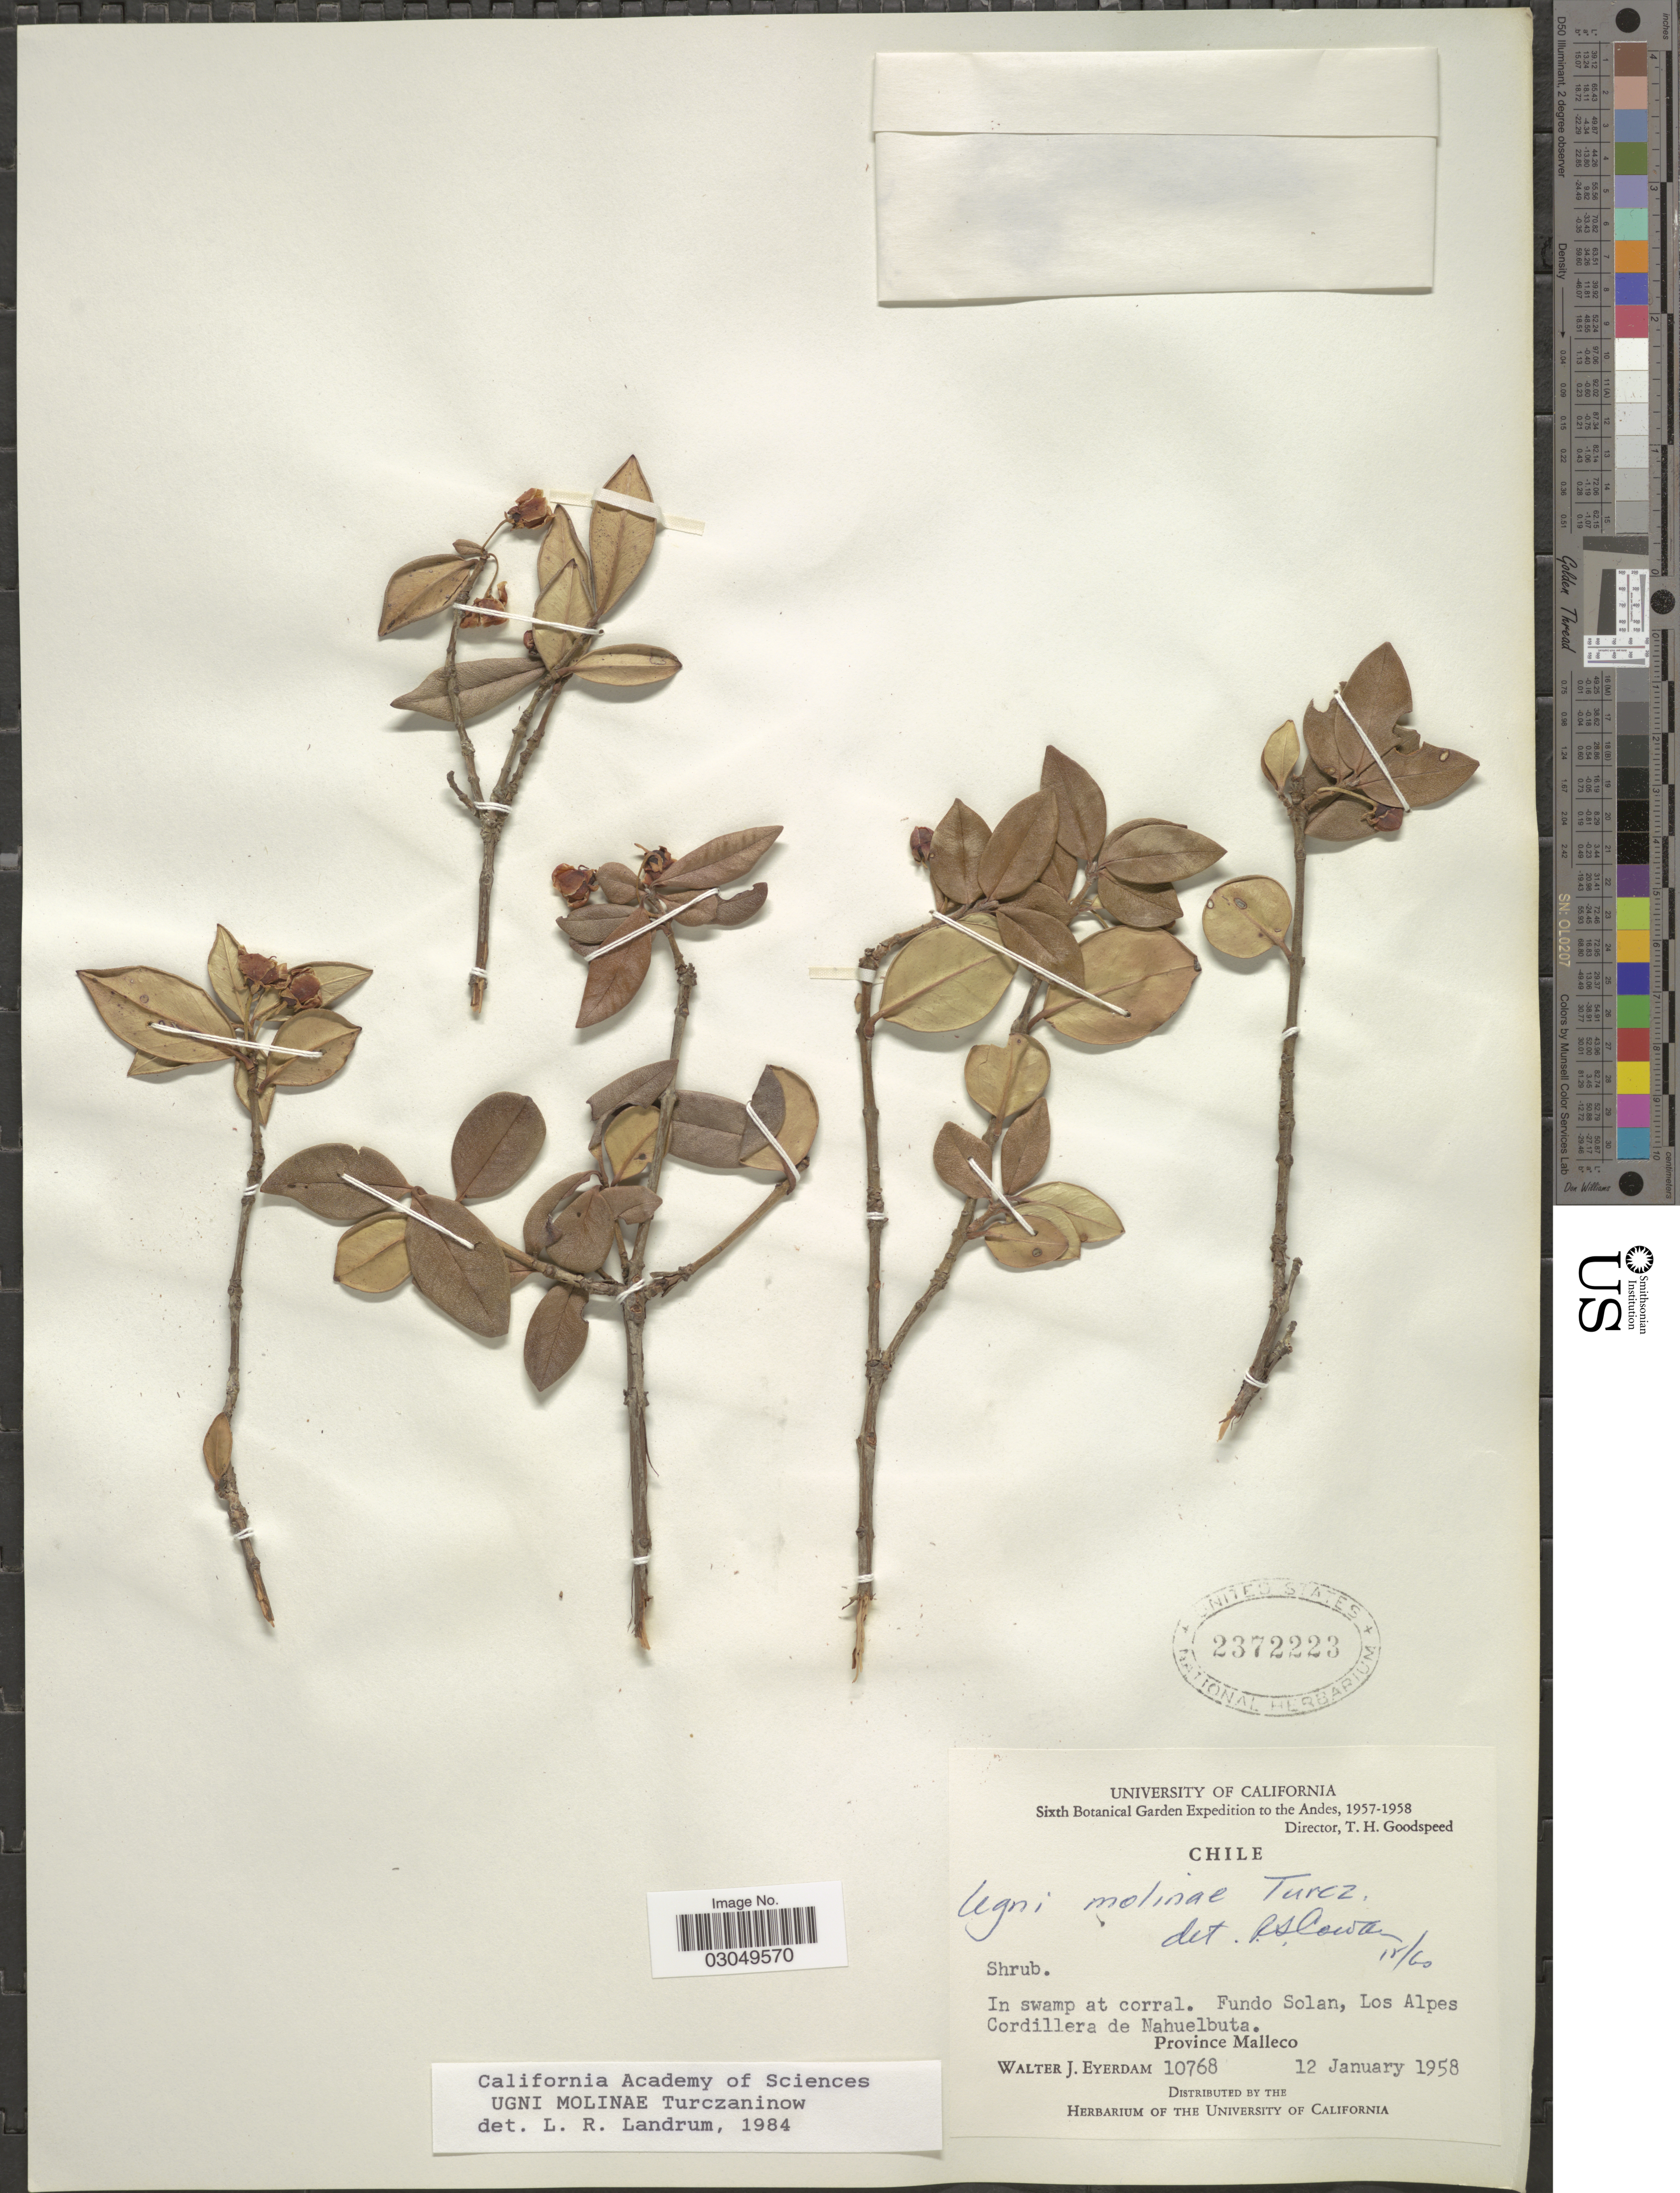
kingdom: Plantae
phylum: Tracheophyta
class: Magnoliopsida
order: Myrtales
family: Myrtaceae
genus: Ugni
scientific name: Ugni molinae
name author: Turcz.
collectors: W. J. Eyerdam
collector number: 10768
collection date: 1958-01-12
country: Chile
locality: The Andes, Fundo Solan, Los Alpes, Cordillera de Nahuelbuta, Province Malleco.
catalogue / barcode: US 2372223